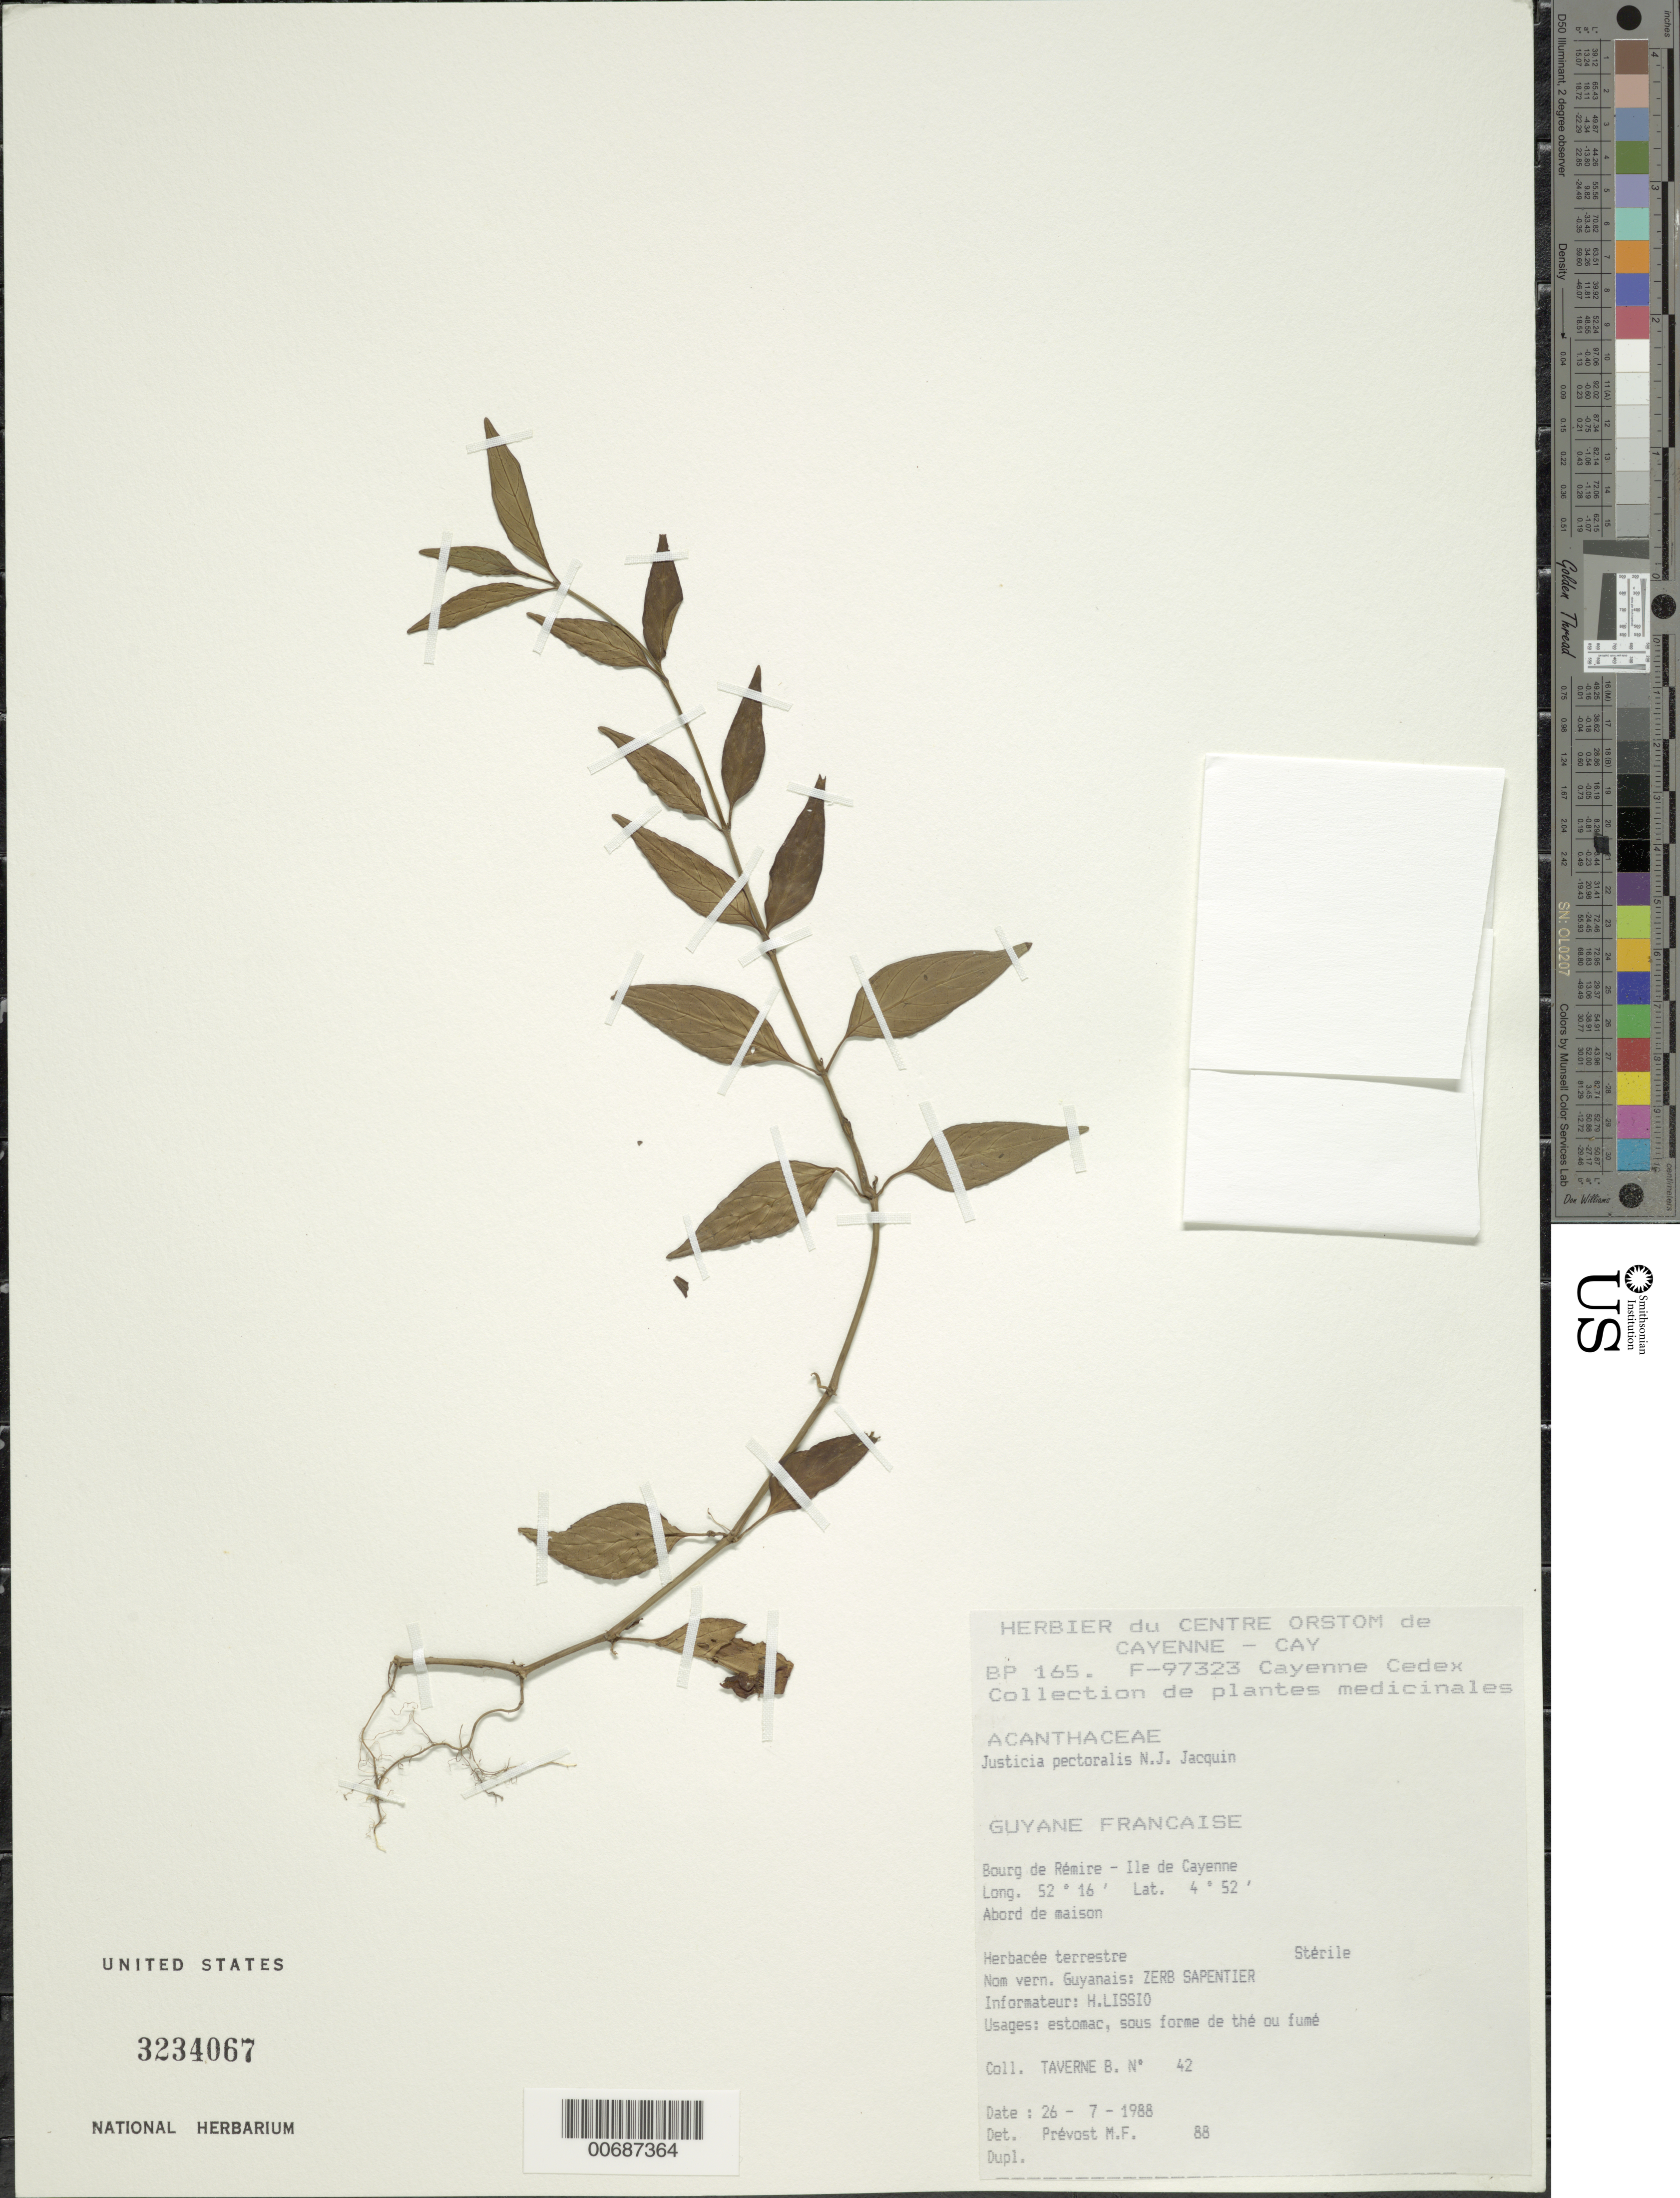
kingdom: Plantae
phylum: Tracheophyta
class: Magnoliopsida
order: Lamiales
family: Acanthaceae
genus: Justicia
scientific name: Justicia pectoralis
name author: Jacq.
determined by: Prévost, M.-F.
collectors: B. Taverne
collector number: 88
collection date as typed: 26-Jul-88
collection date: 1988-07-26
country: French Guiana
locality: Ile de Cayenne, Bourg de Rémire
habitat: Abord de maison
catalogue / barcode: US 3234067